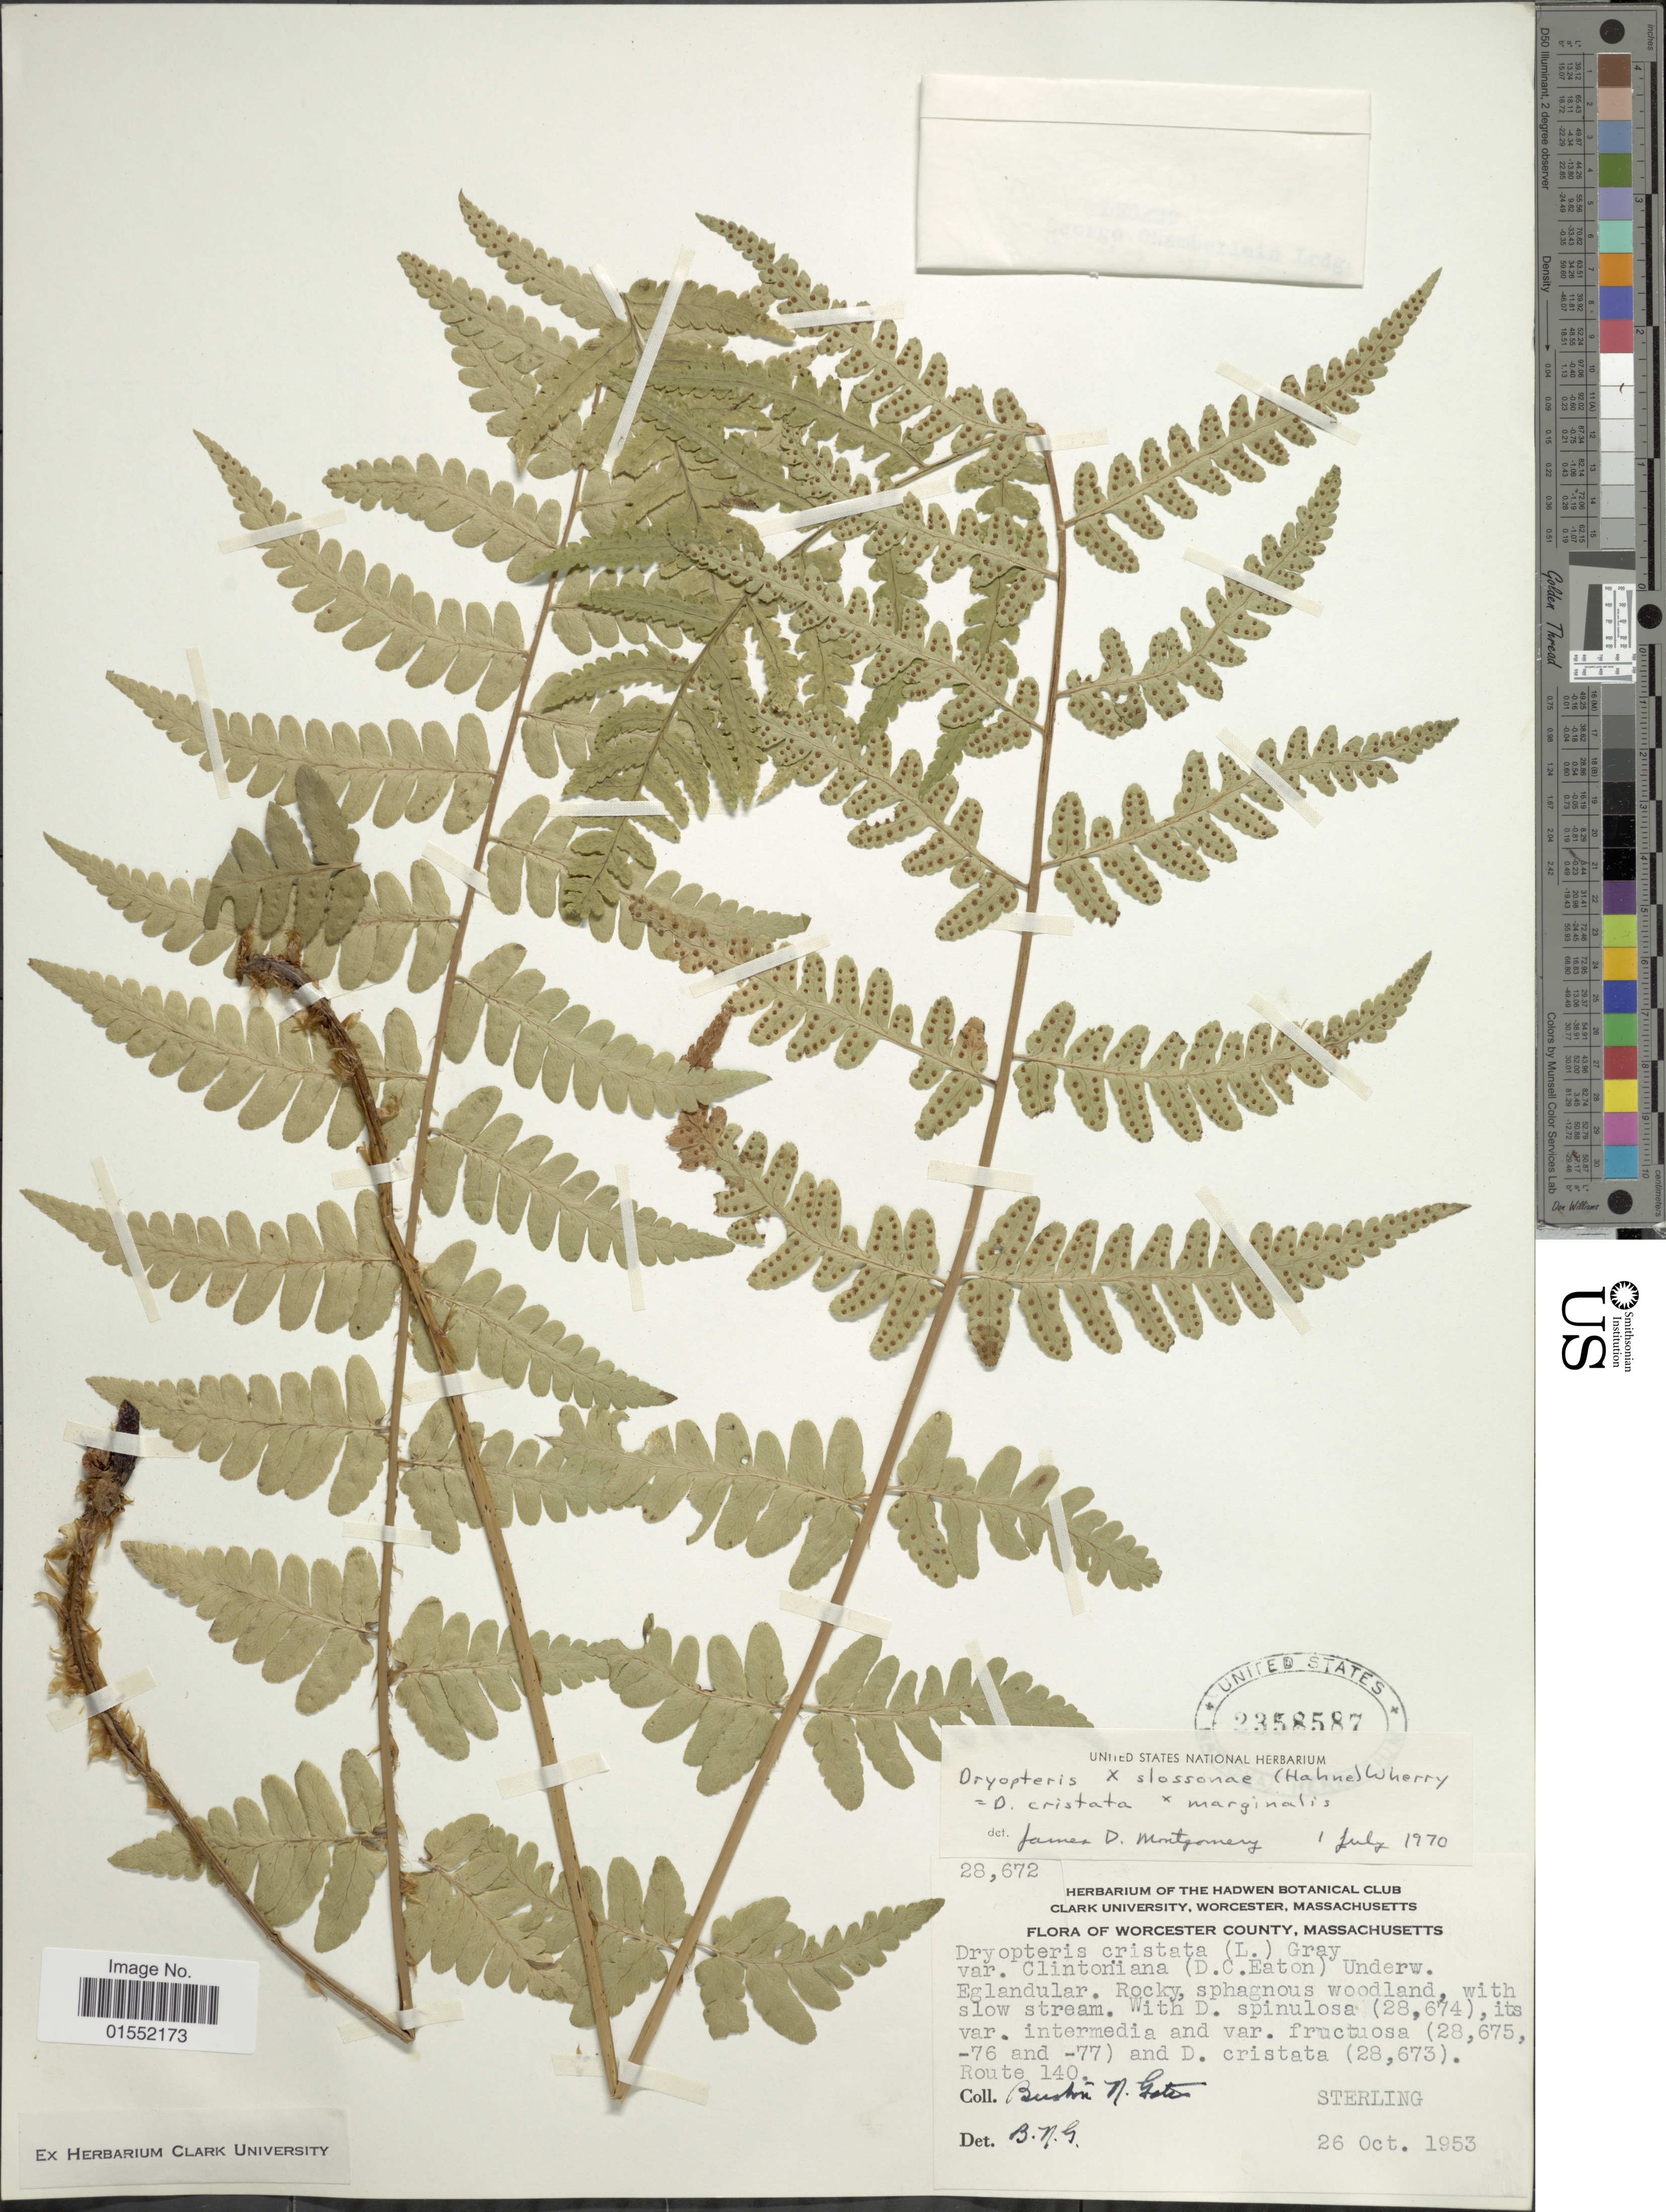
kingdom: Plantae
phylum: Tracheophyta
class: Polypodiopsida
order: Polypodiales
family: Dryopteridaceae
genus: Dryopteris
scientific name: Dryopteris x slossoniae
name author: Wherry ex Lellinger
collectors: B. N. Gates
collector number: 28672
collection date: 1953-10-26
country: United States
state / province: Massachusetts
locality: Worcester County, Route 140, Sterling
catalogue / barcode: US 2358587